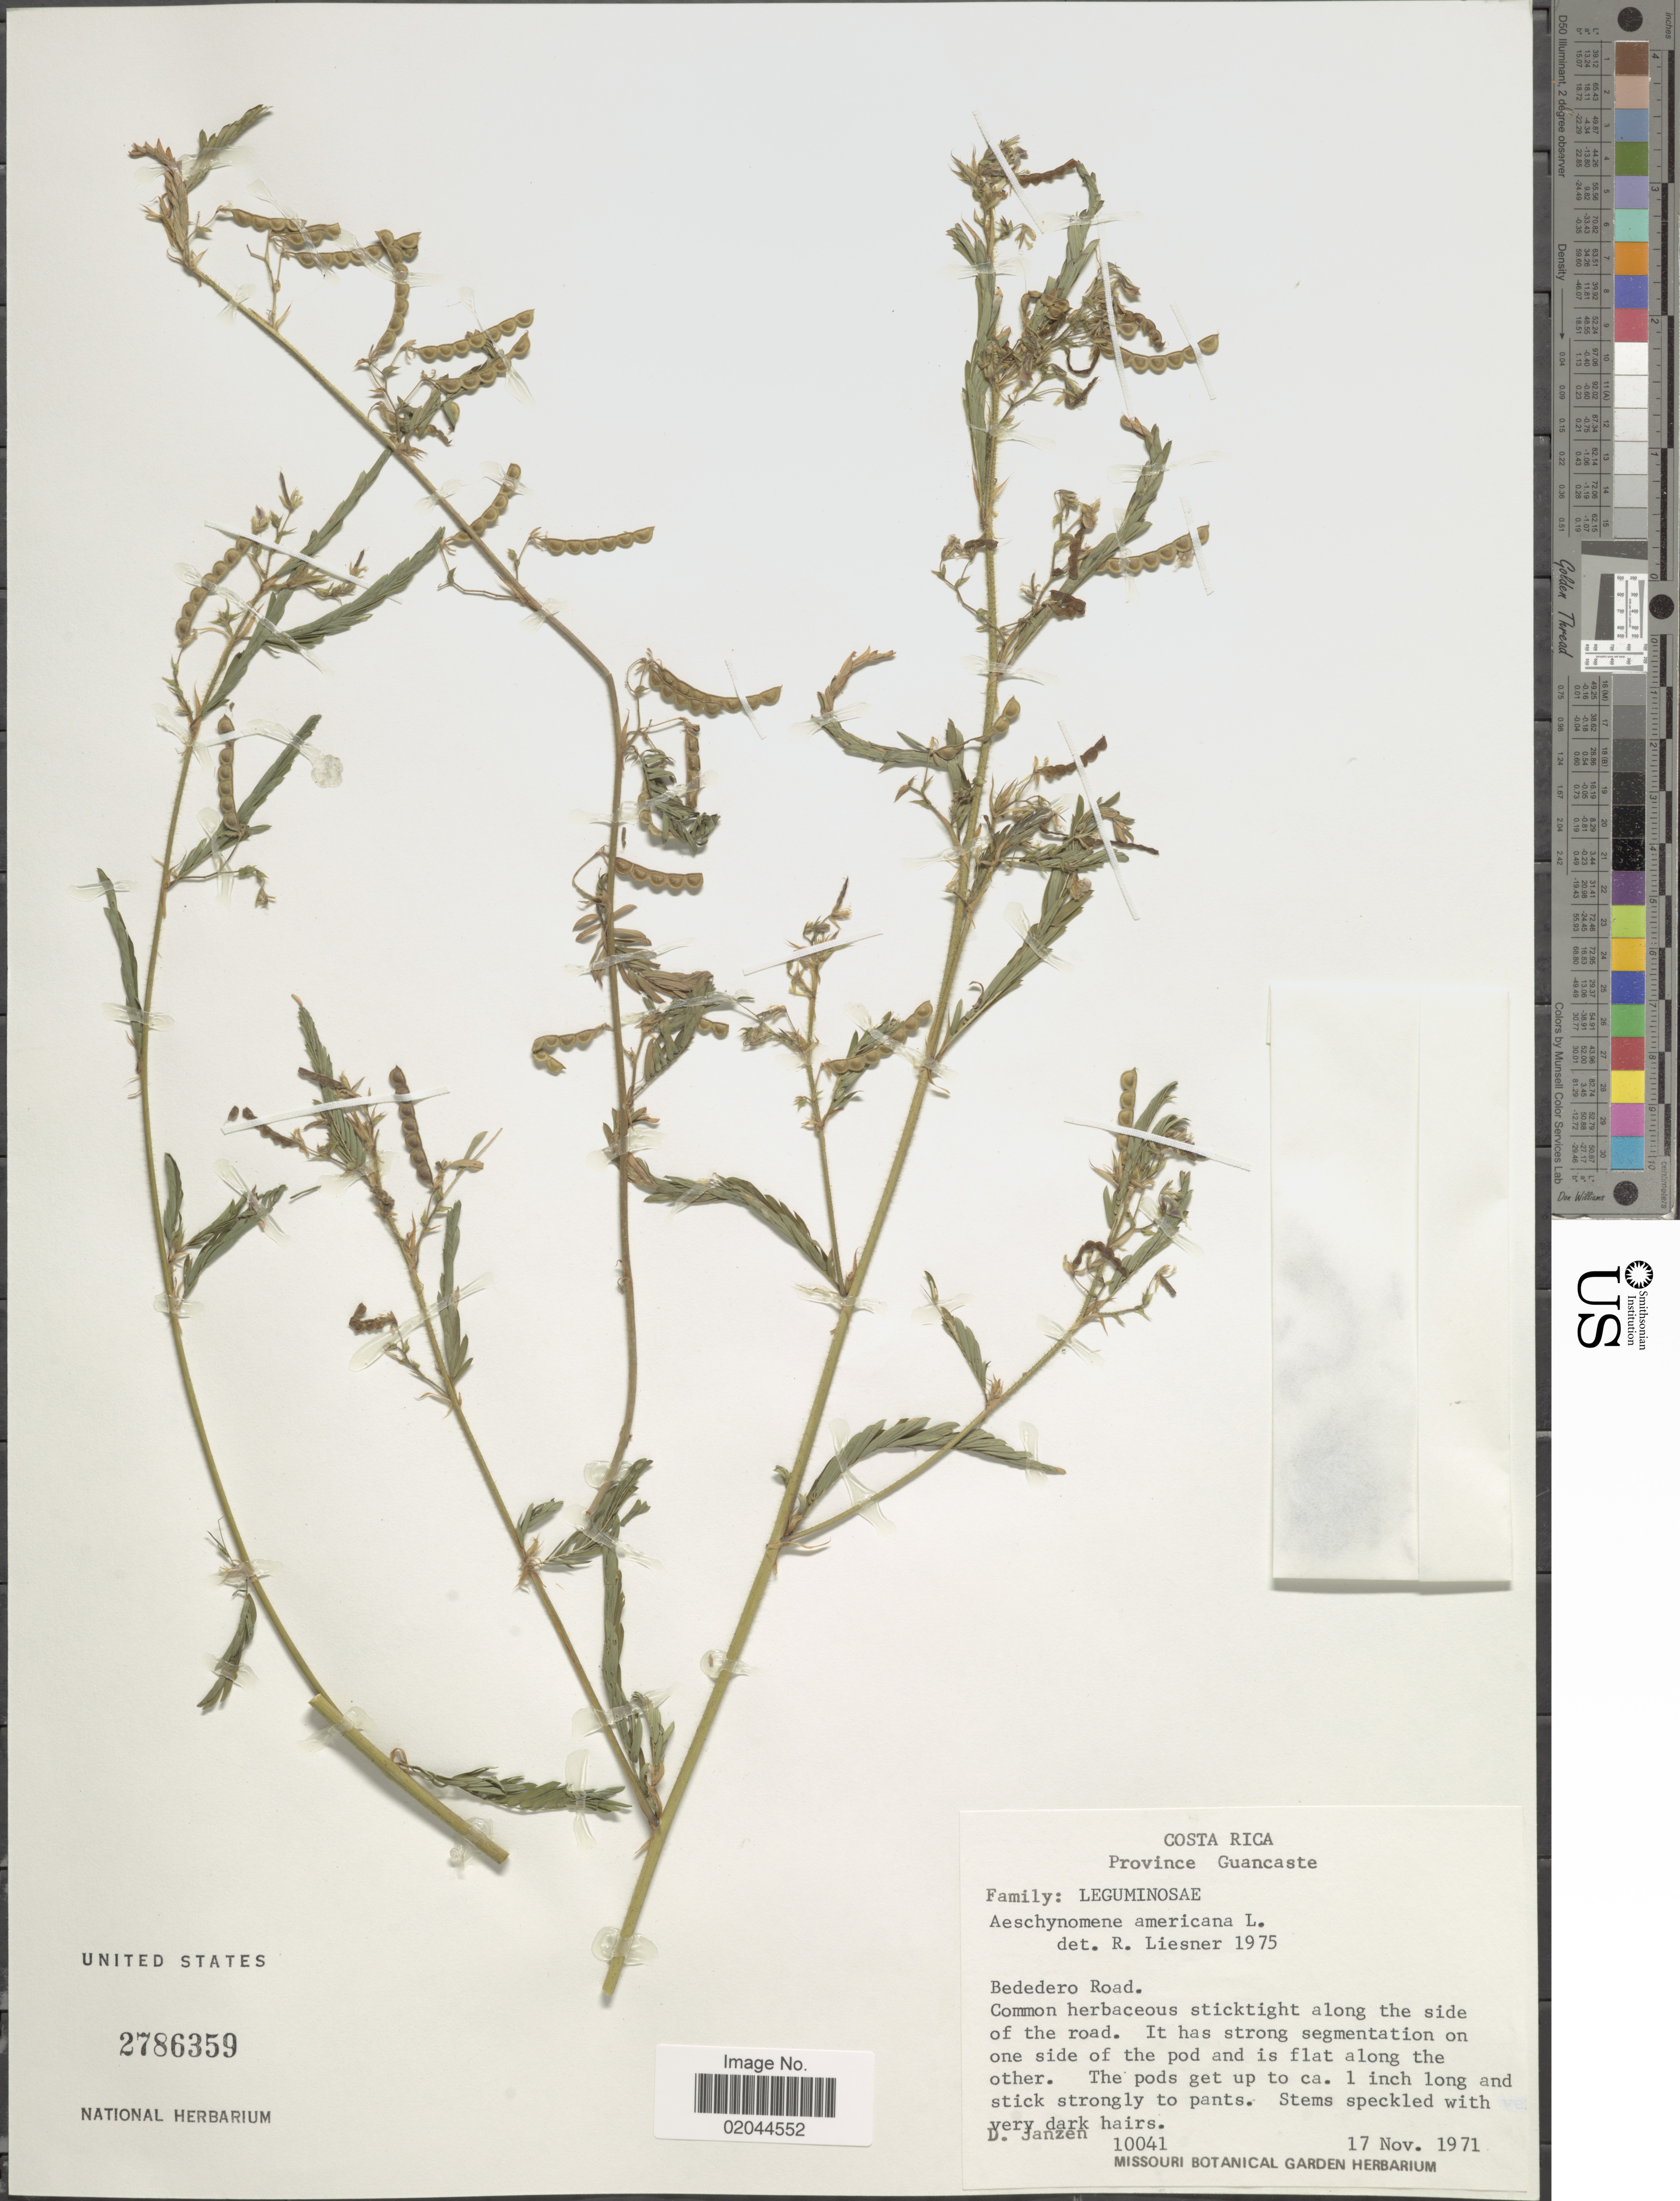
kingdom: Plantae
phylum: Tracheophyta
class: Magnoliopsida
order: Fabales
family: Fabaceae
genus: Aeschynomene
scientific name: Aeschynomene americana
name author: L.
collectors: D. Jansen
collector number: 10041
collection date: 1971-11-17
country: Costa Rica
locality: Province Guancasta, Bededero Road, hermaceous sticktight along the side of the road, it has strong segmentation on one side of the pot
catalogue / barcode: US 2786359